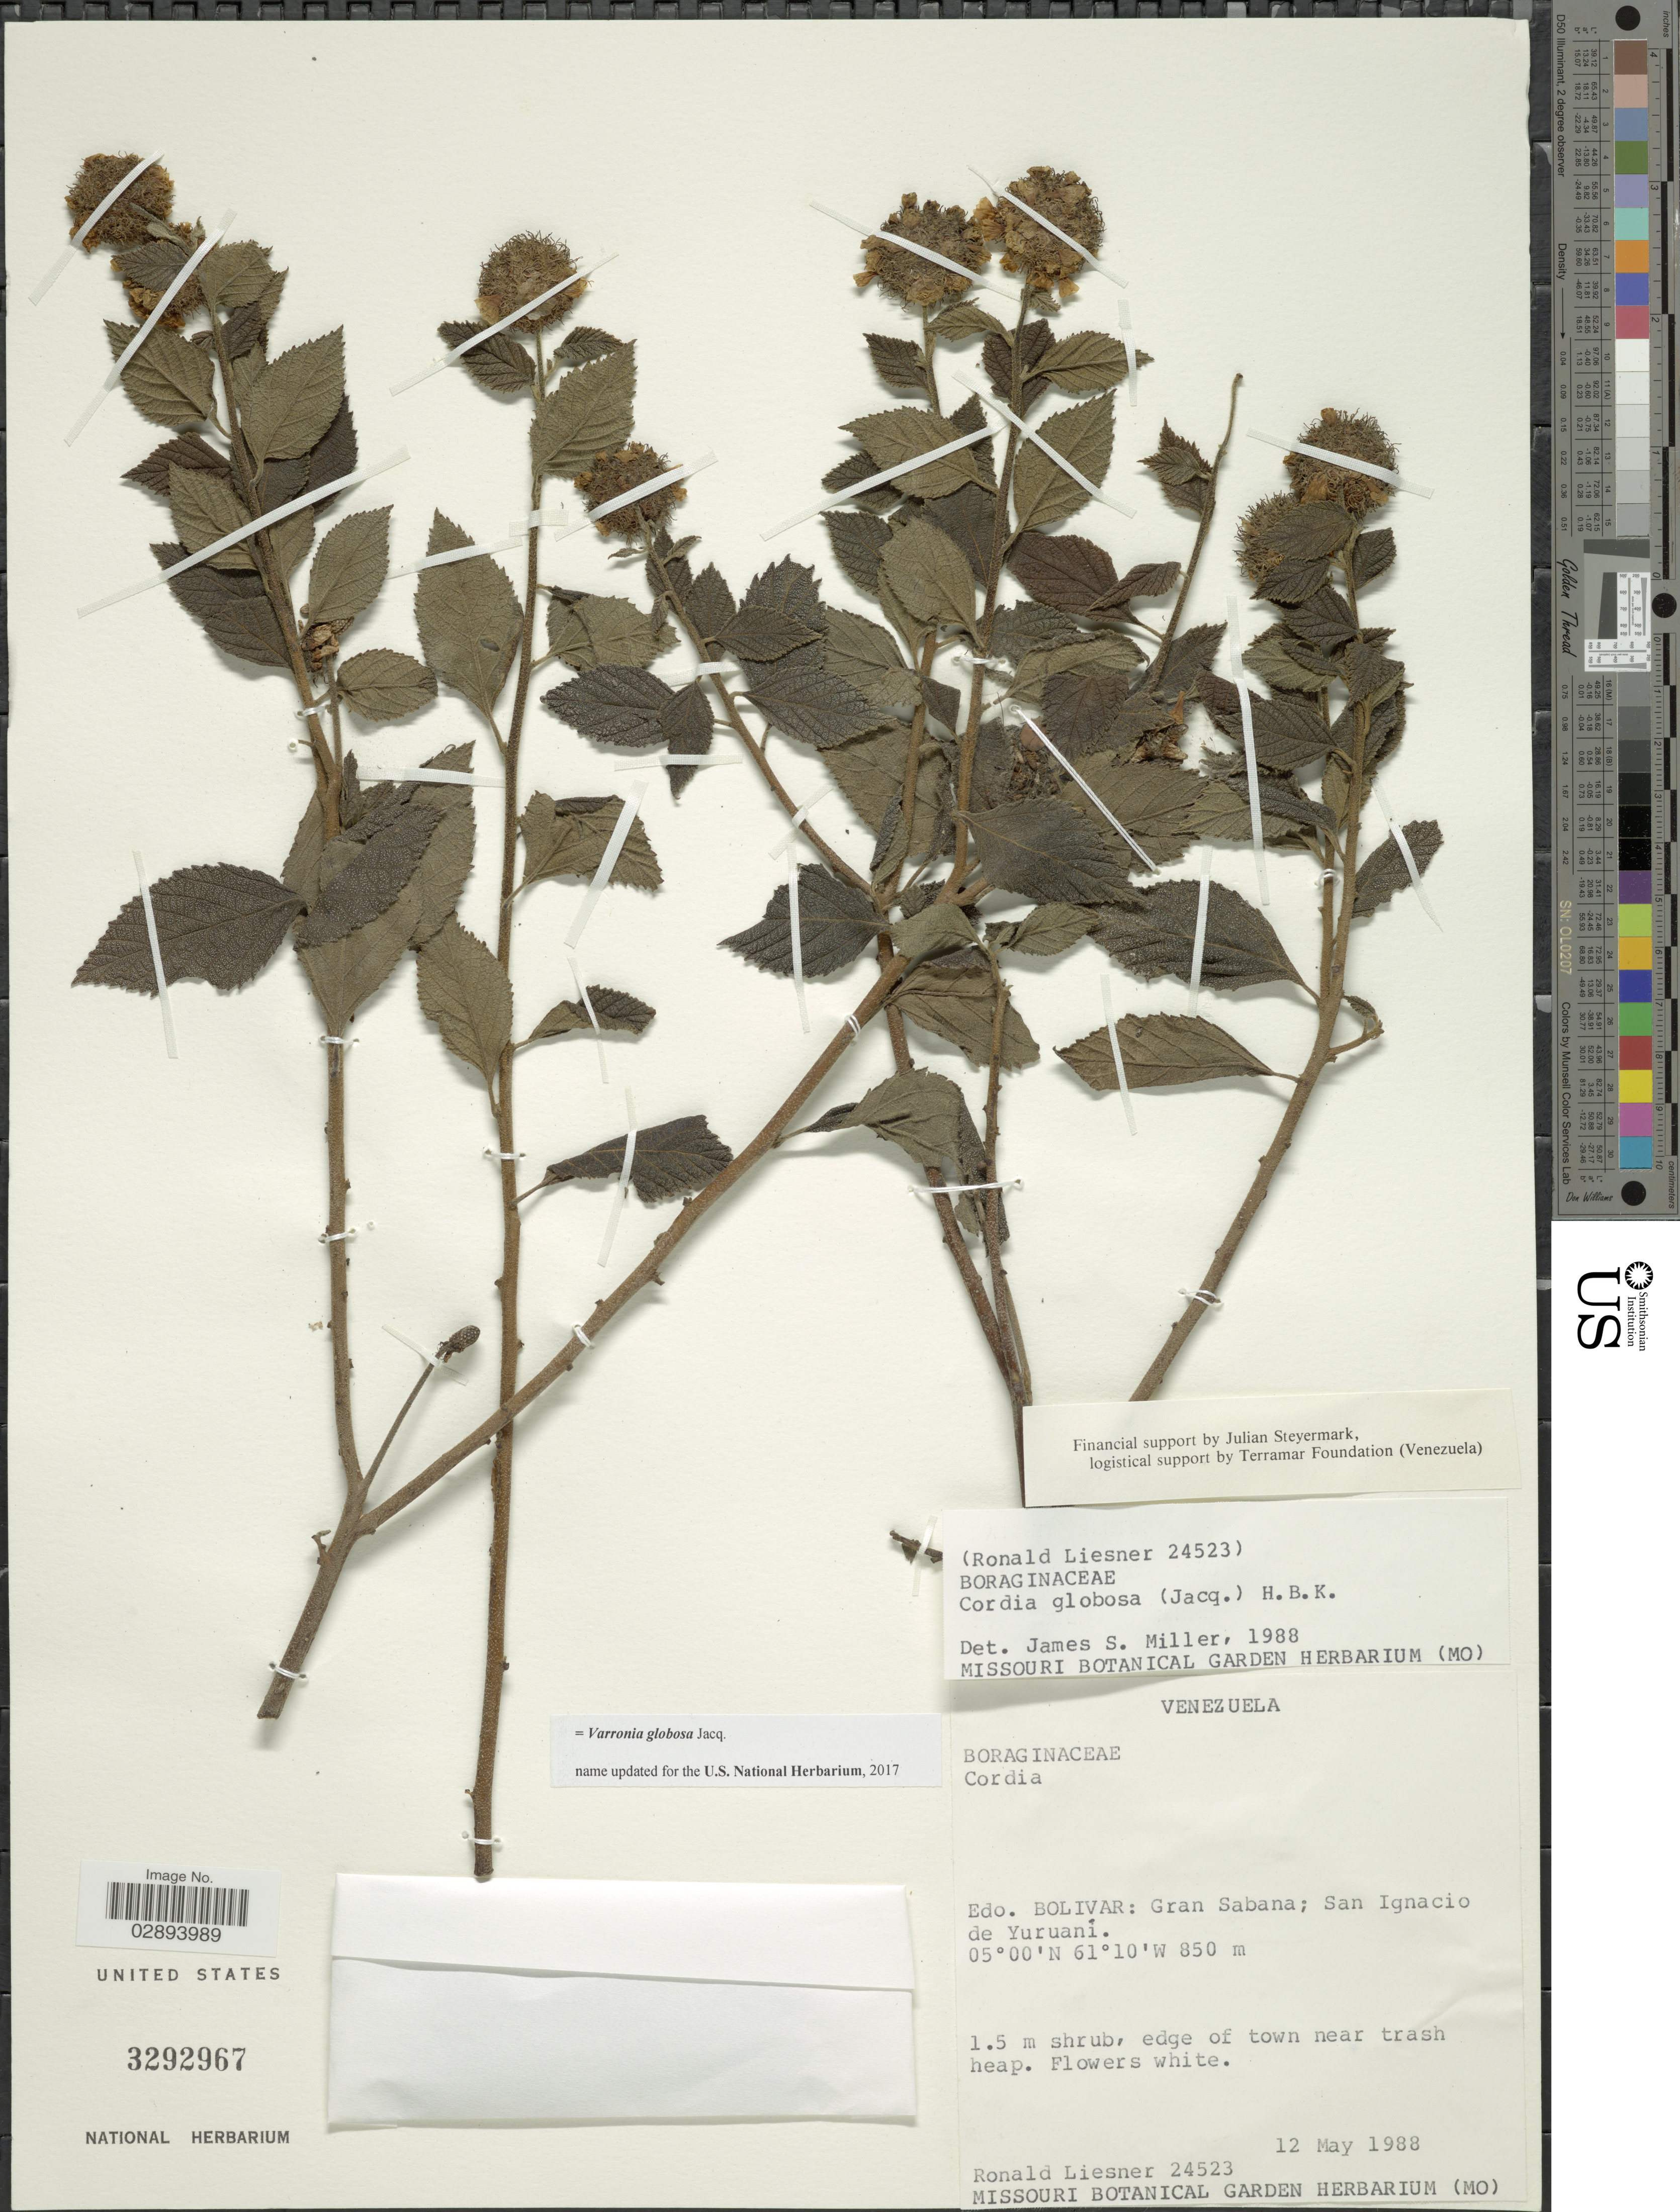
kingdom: Plantae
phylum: Tracheophyta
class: Magnoliopsida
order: Boraginales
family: Cordiaceae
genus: Varronia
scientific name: Varronia globosa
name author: Jacq.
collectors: R. L. Liesner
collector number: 24523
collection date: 1988-05-12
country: Venezuela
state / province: Bolivar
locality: Gran Sabana, San Ignacio de Yuruaní.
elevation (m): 850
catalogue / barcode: US 3292967